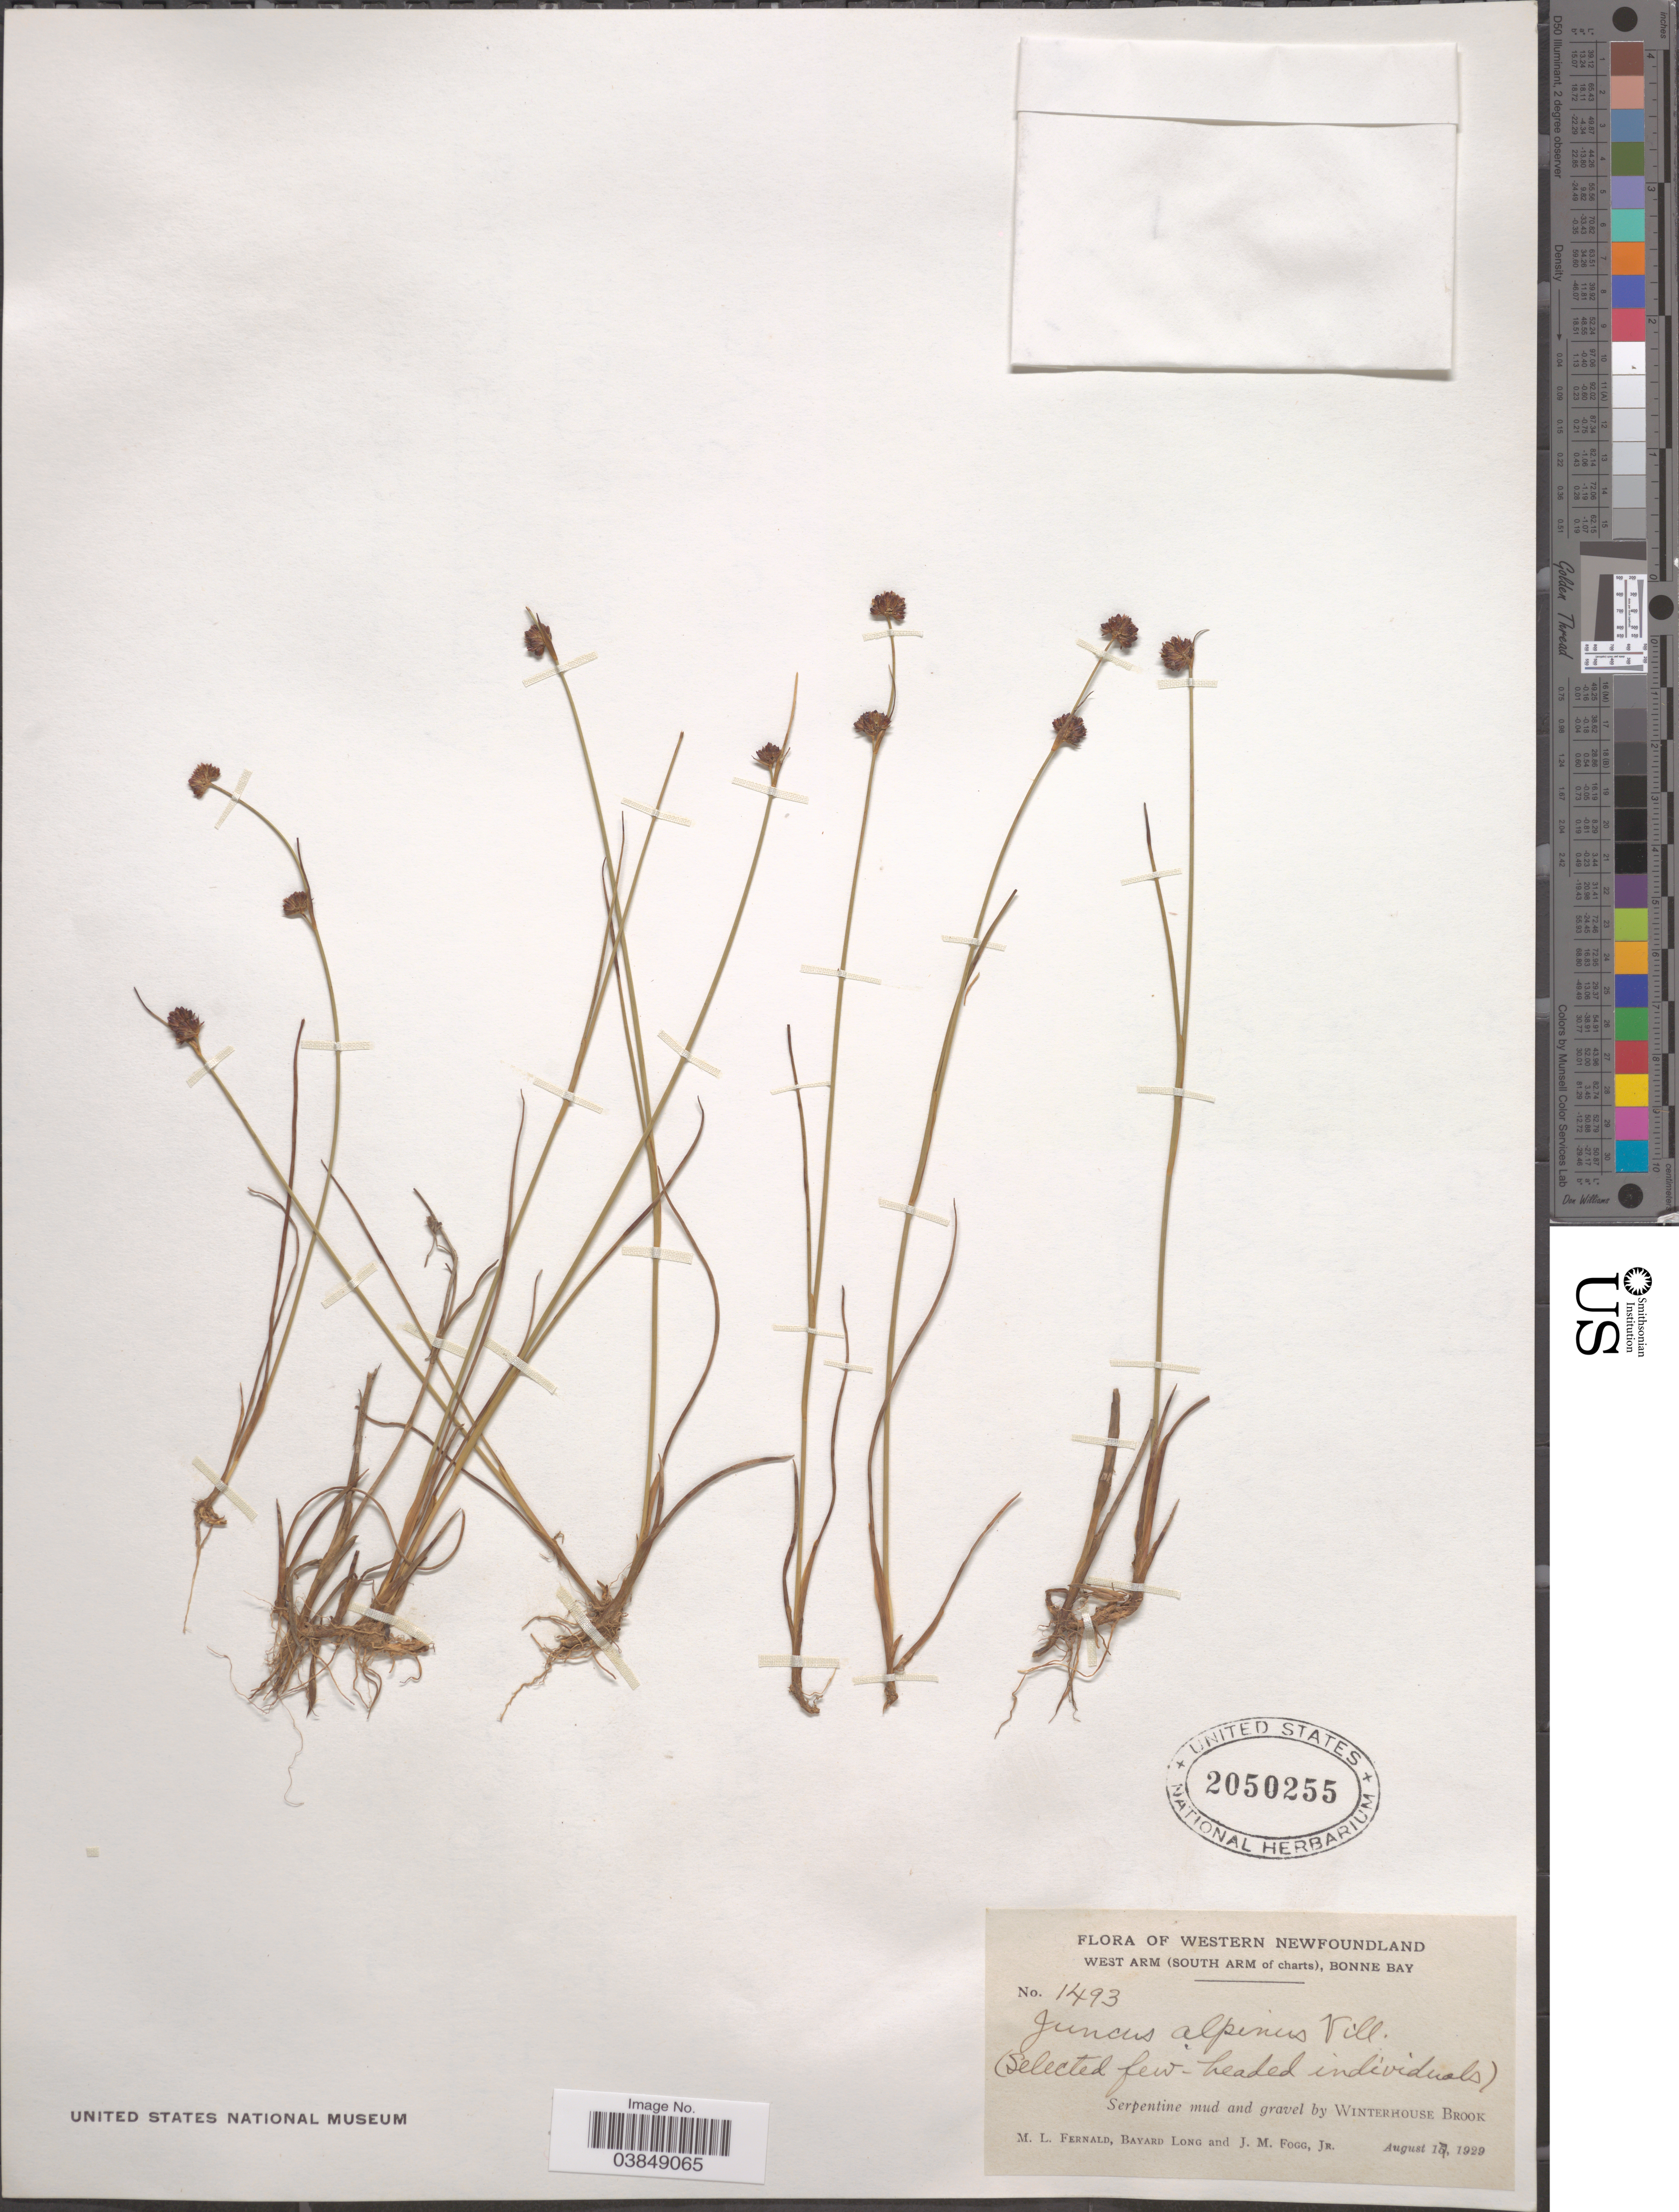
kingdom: Plantae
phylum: Tracheophyta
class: Liliopsida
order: Poales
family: Juncaceae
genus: Juncus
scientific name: Juncus alpinus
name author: Vill.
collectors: M. L. Fernald, B. Long & J. Fogg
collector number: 1493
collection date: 1929-08-17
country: Canada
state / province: Newfoundland and Labrador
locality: Western Newfoundland. West Arm (South Arm of charts), Bonne Bay. Serpentine mud and gravel by Winterhouse Brook.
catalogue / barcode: US 2050255